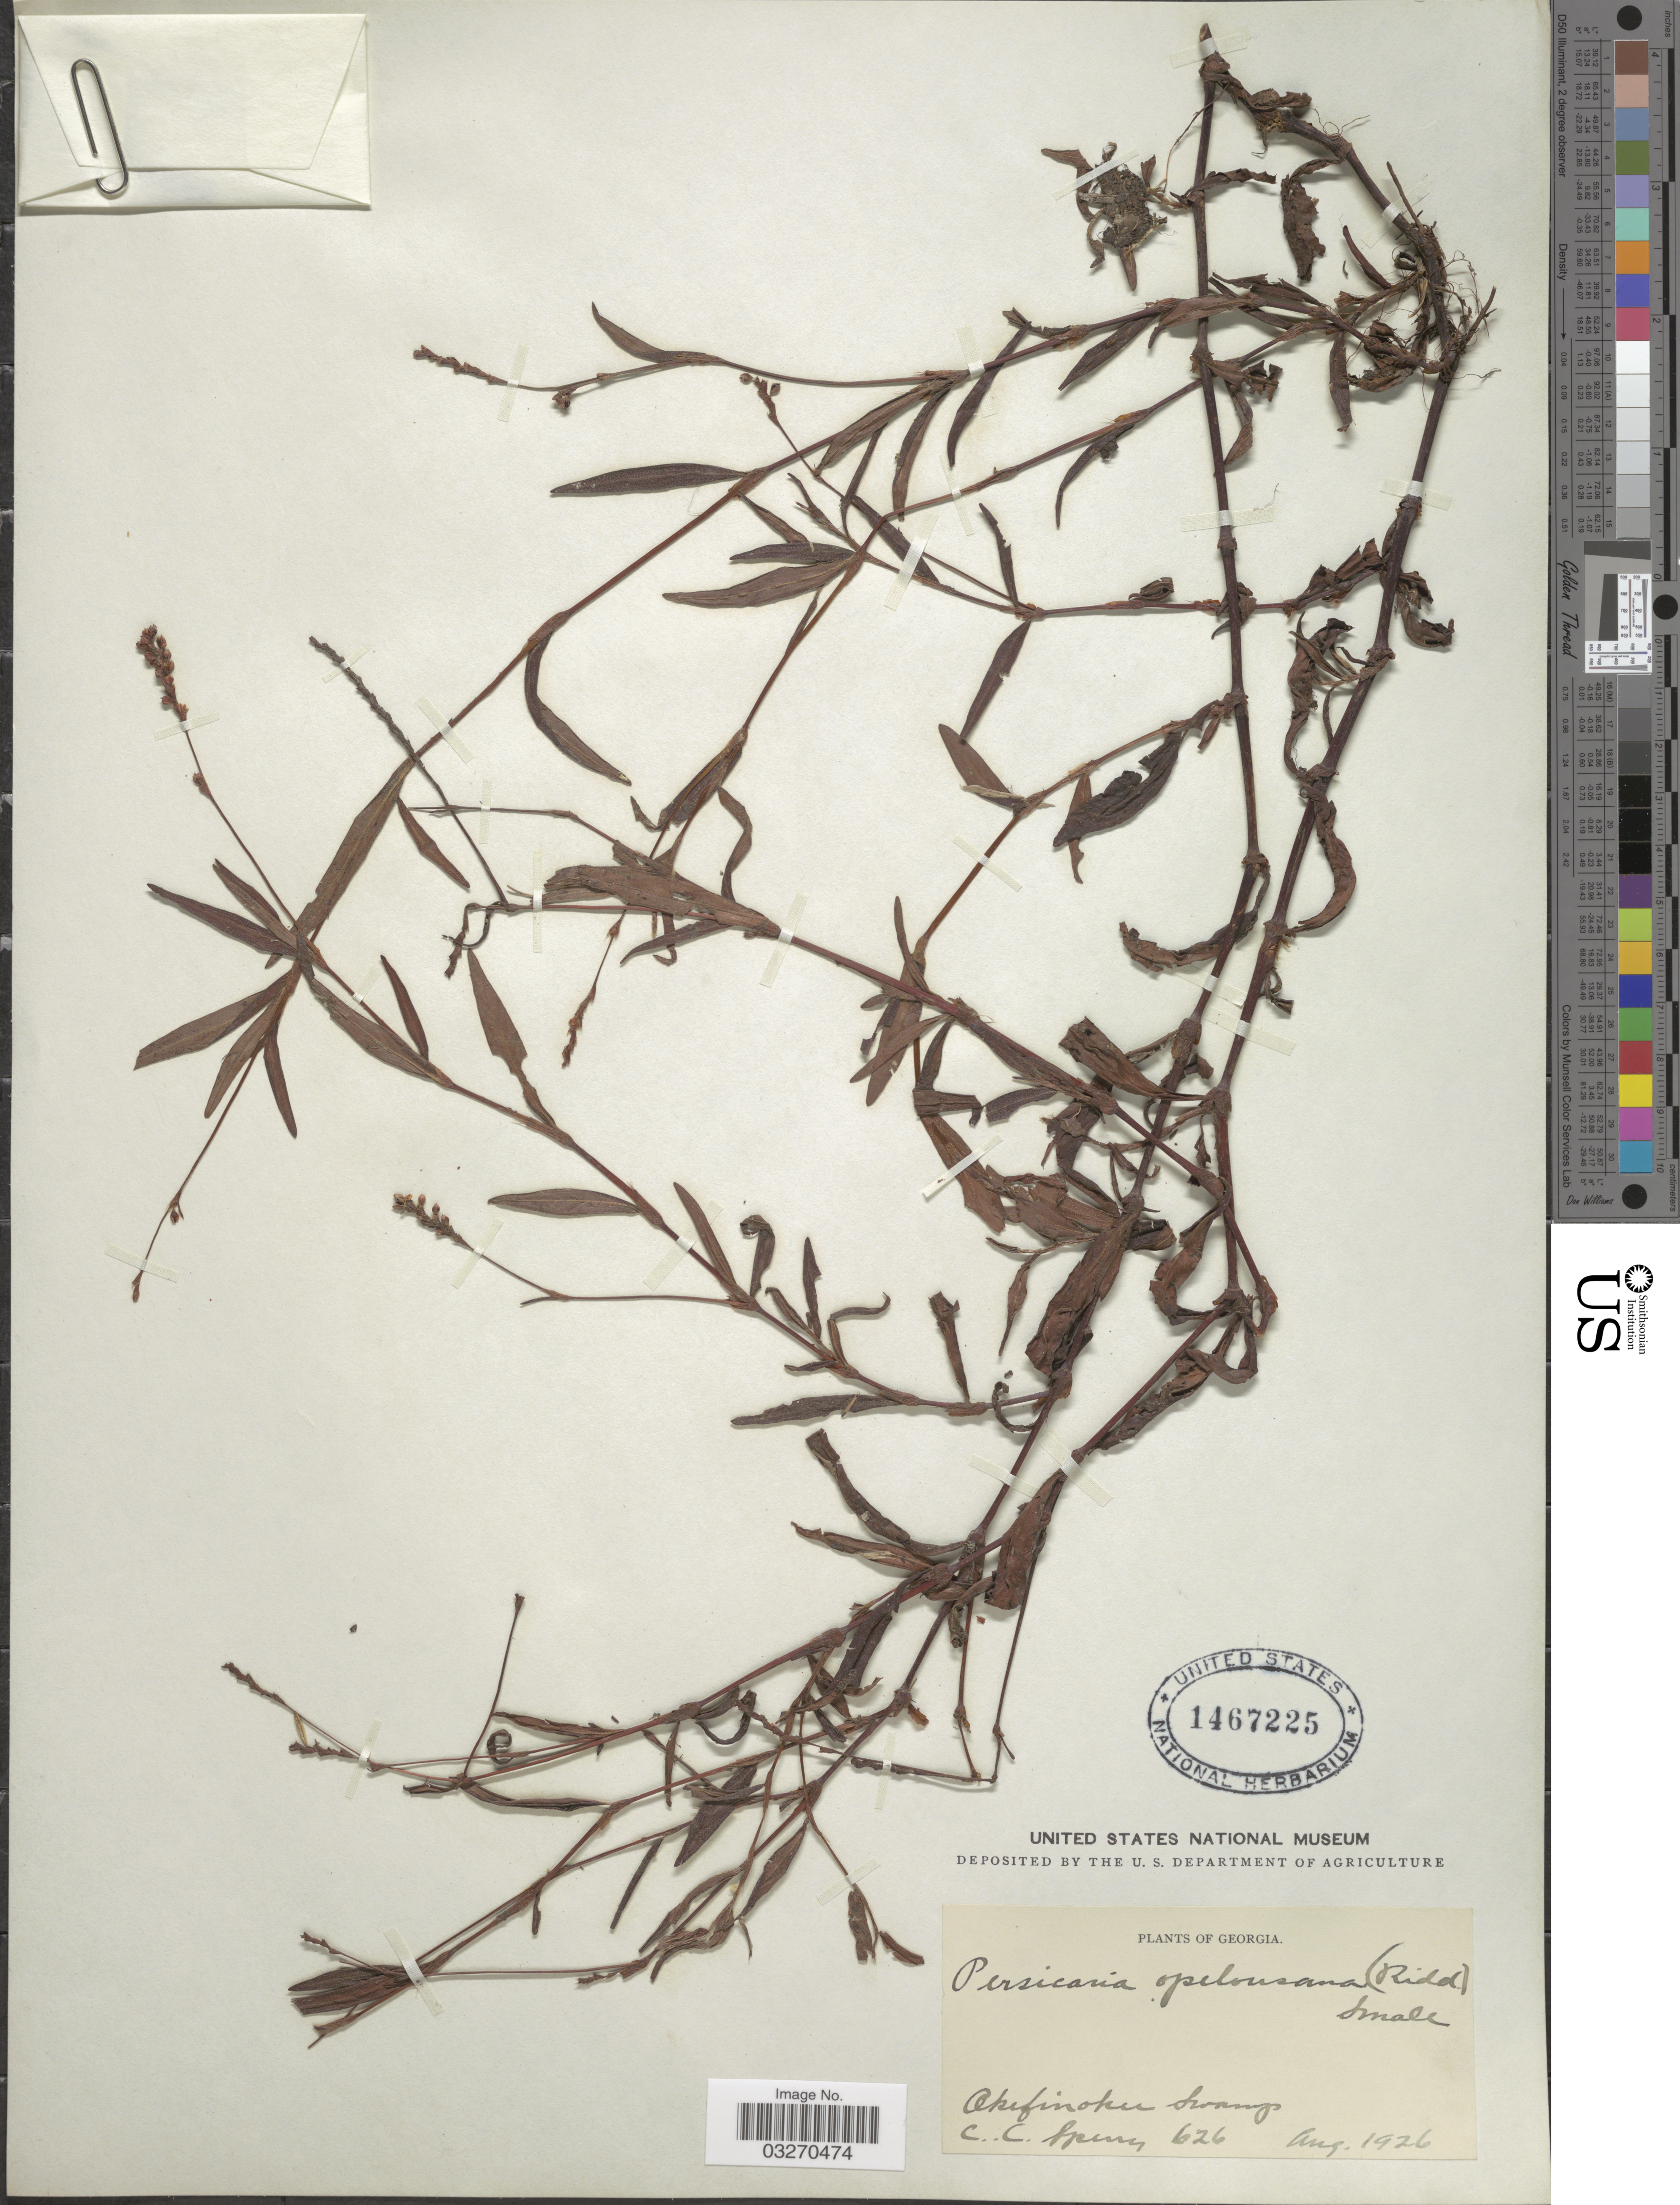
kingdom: Plantae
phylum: Tracheophyta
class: Magnoliopsida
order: Caryophyllales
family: Polygonaceae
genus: Persicaria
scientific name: Persicaria hydropiperoides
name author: (Michx.) Small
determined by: Atha, D. E.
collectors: C. C. Sperry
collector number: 626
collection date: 1926-08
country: United States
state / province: Georgia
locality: Okefinokee Swamp.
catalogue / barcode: US 1467225